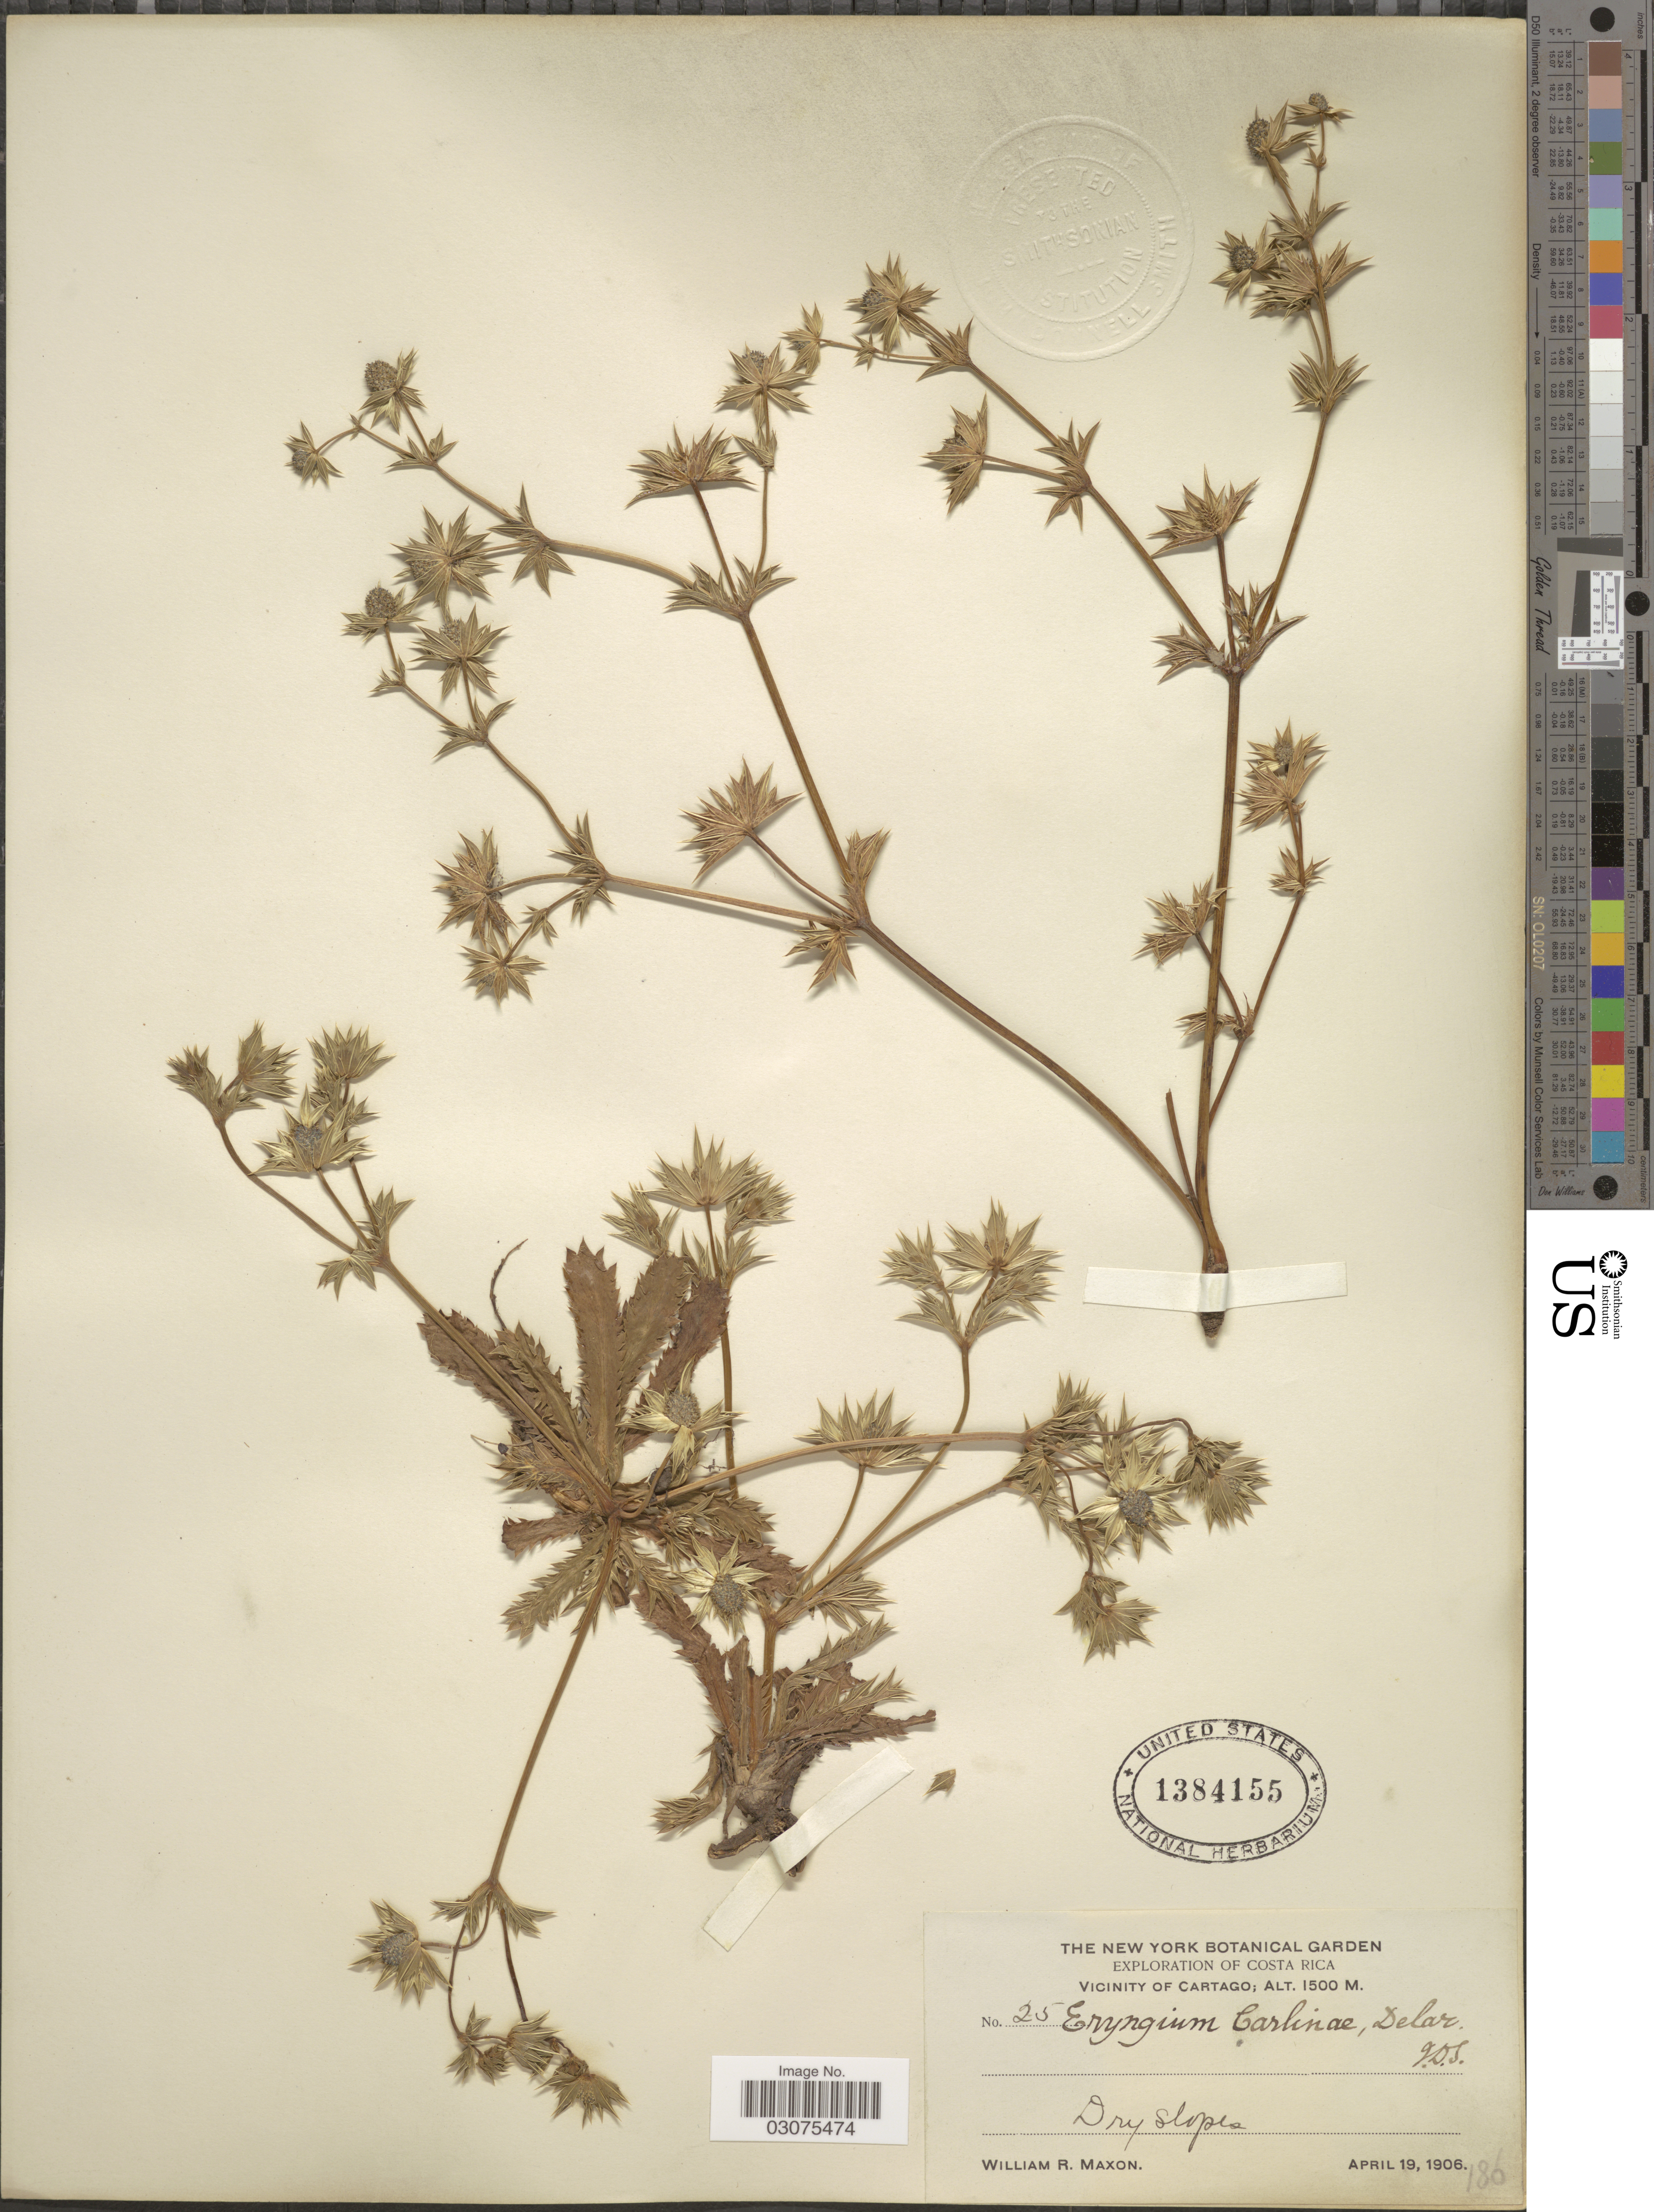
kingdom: Plantae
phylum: Tracheophyta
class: Magnoliopsida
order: Apiales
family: Apiaceae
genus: Eryngium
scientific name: Eryngium carlinae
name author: F. Delaroche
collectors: W. R. Maxon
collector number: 25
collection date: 1906-04-19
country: Costa Rica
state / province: Cartago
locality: Vicinity of Cartago.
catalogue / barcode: US 1384155